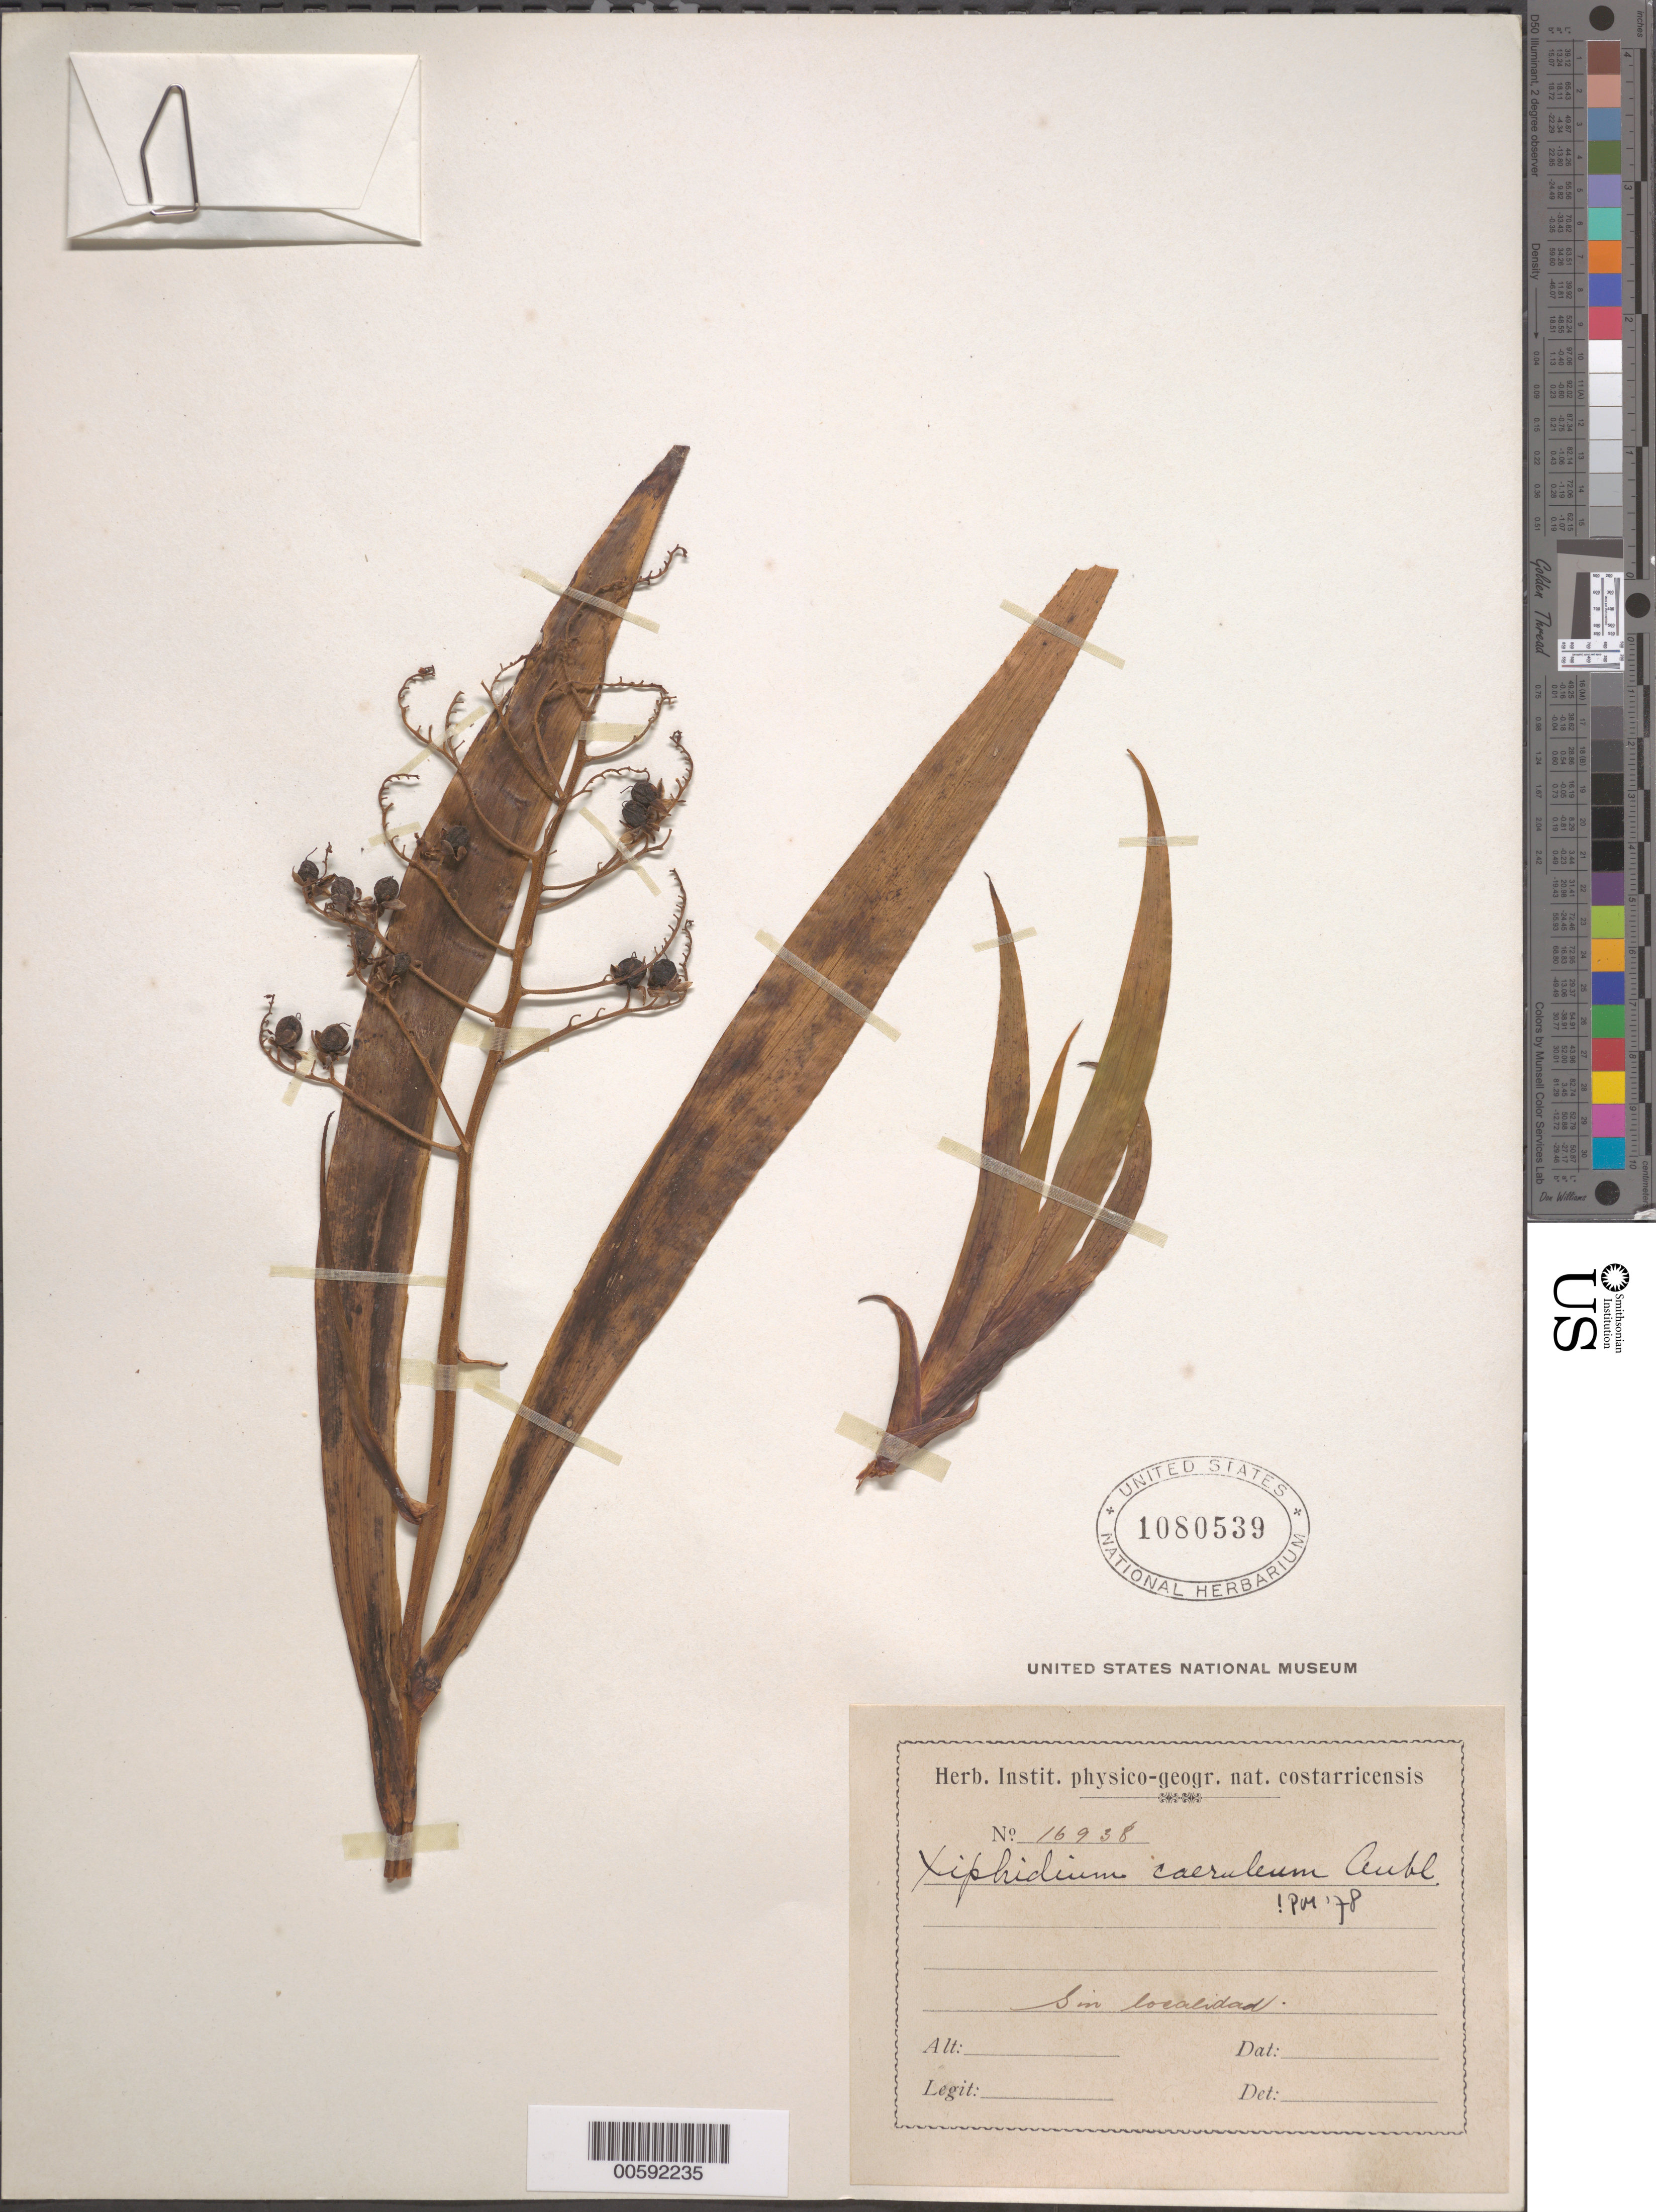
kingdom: Plantae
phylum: Tracheophyta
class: Liliopsida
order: Commelinales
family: Haemodoraceae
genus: Xiphidium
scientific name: Xiphidium caeruleum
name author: Aubl.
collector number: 16938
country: Costa Rica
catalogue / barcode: US 1080539